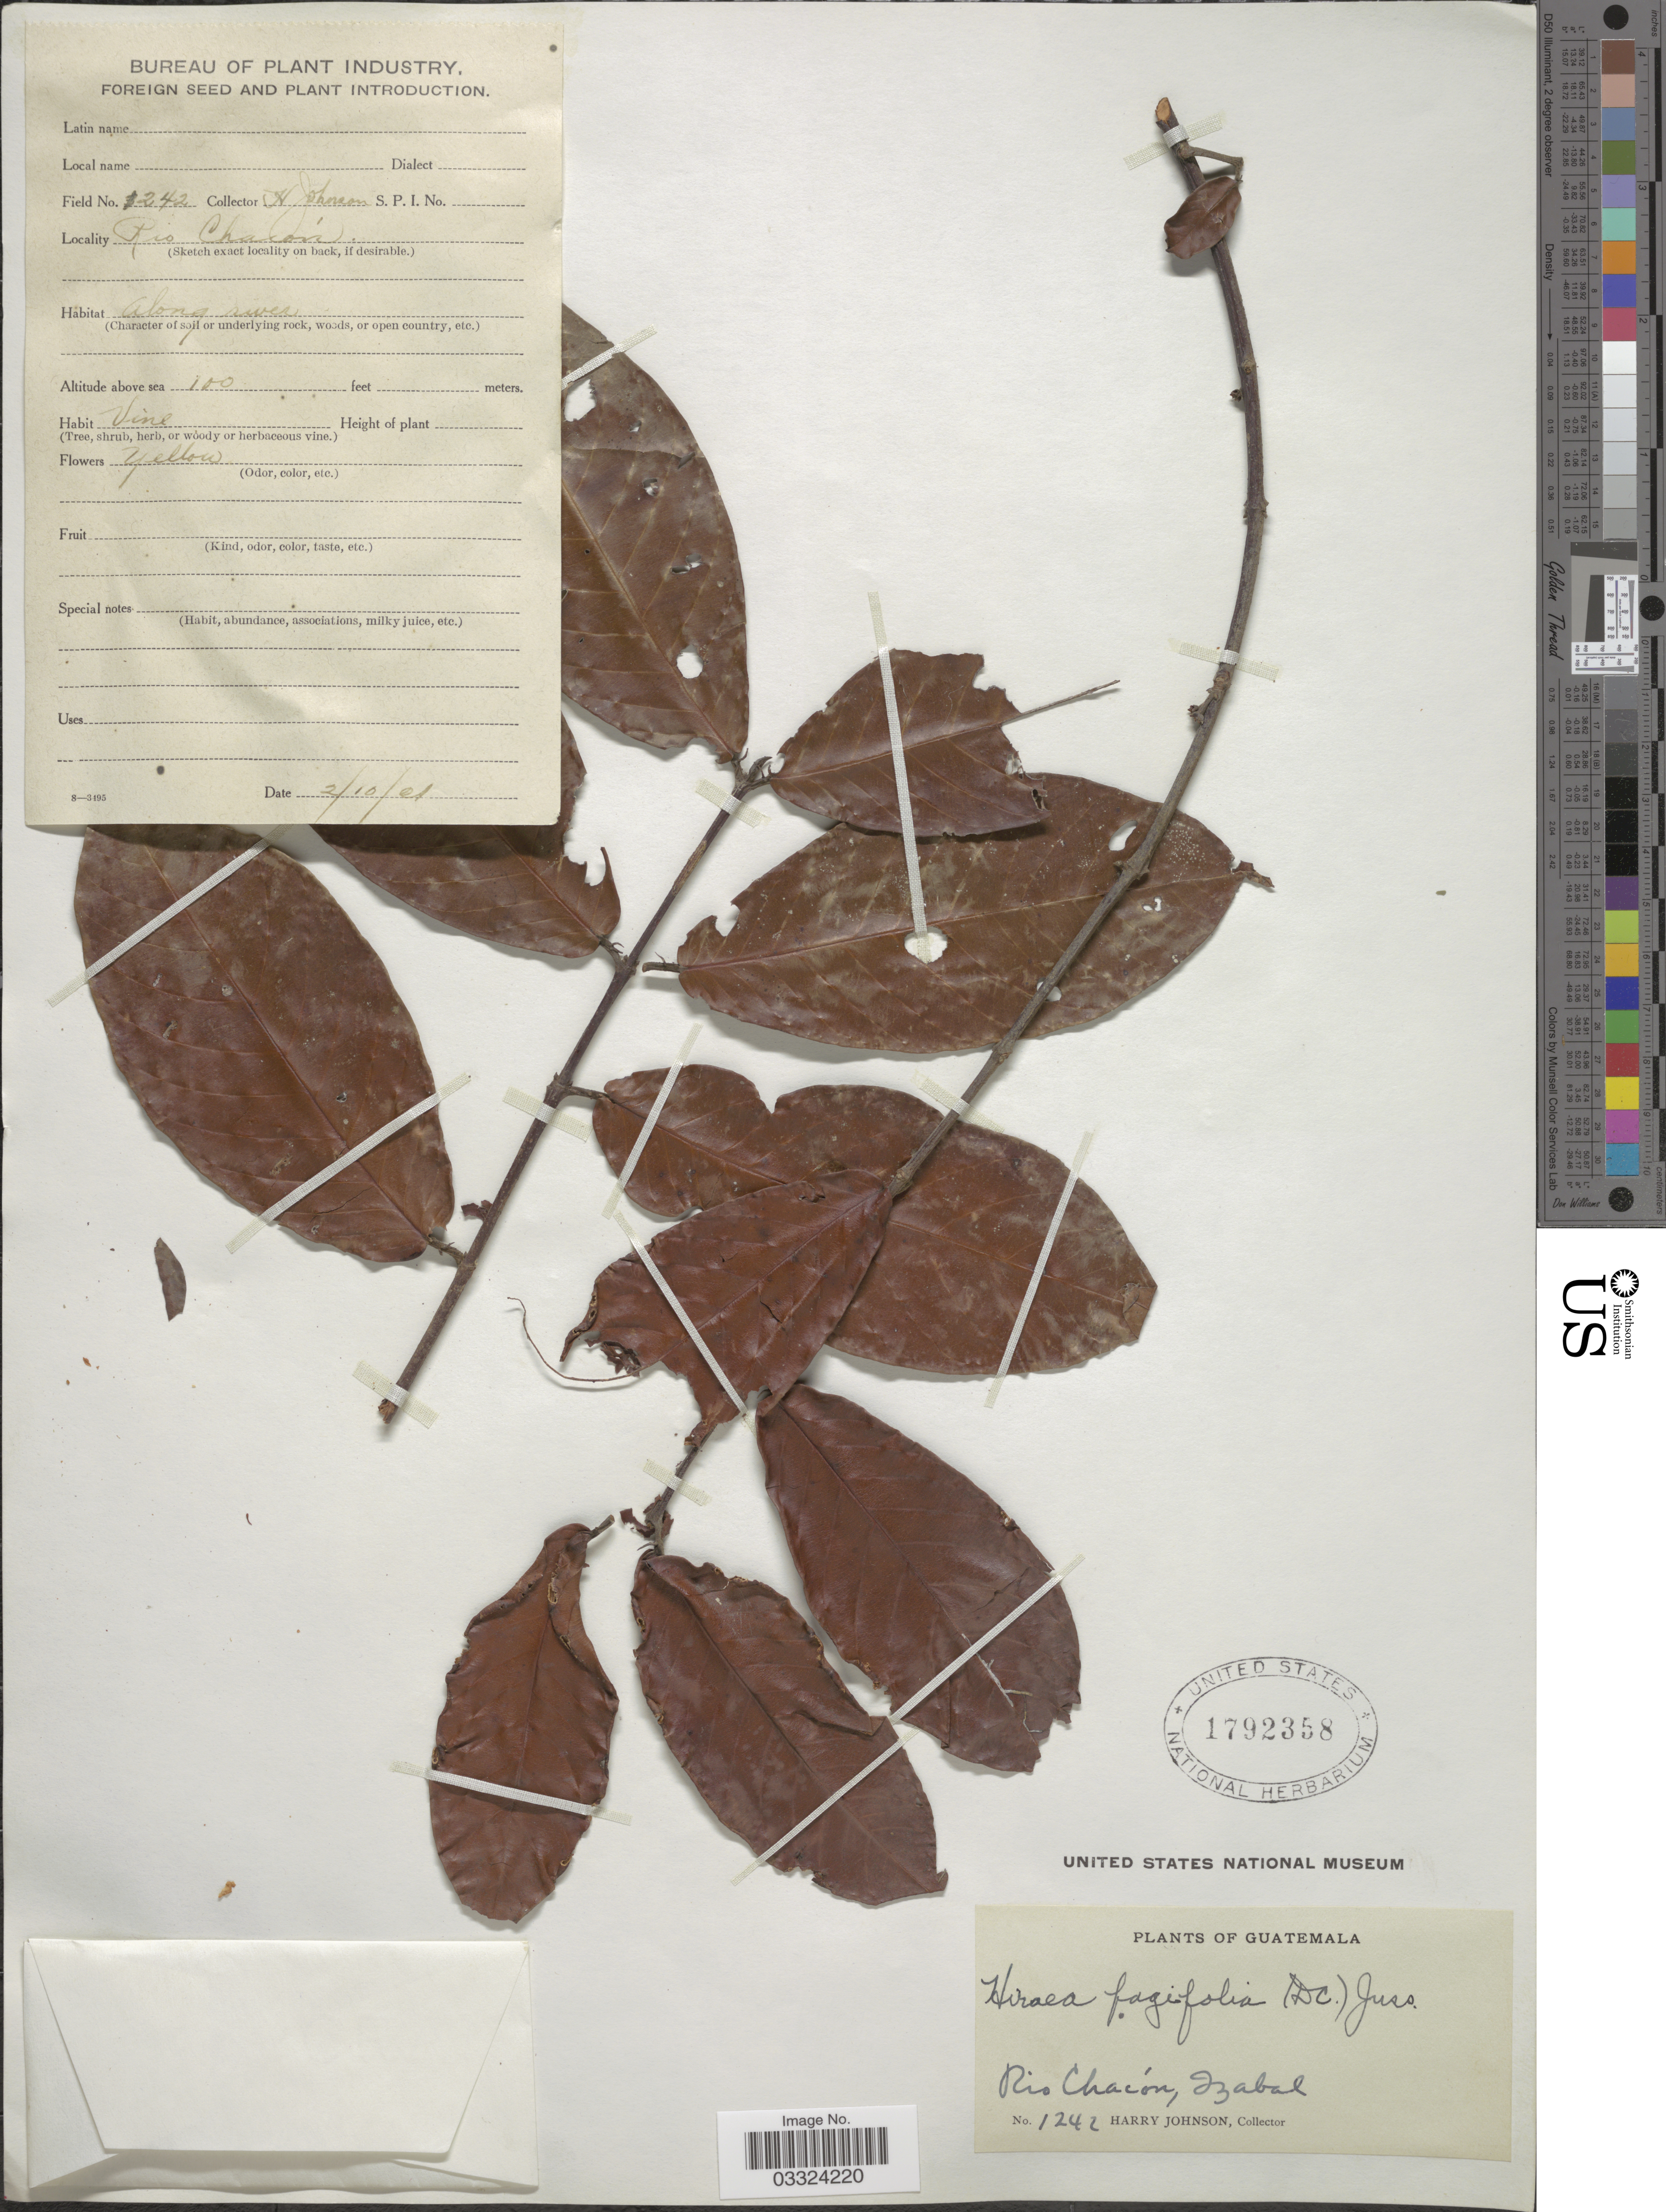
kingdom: Plantae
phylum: Tracheophyta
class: Magnoliopsida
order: Malpighiales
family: Malpighiaceae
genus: Hiraea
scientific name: Hiraea fagifolia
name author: (DC.) A. Juss.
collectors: H. Johnson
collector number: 1242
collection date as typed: Transcribed d/m/y: 2/10/21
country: Guatemala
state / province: Izabal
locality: Rio Chacón.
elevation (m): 30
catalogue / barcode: US 1792358